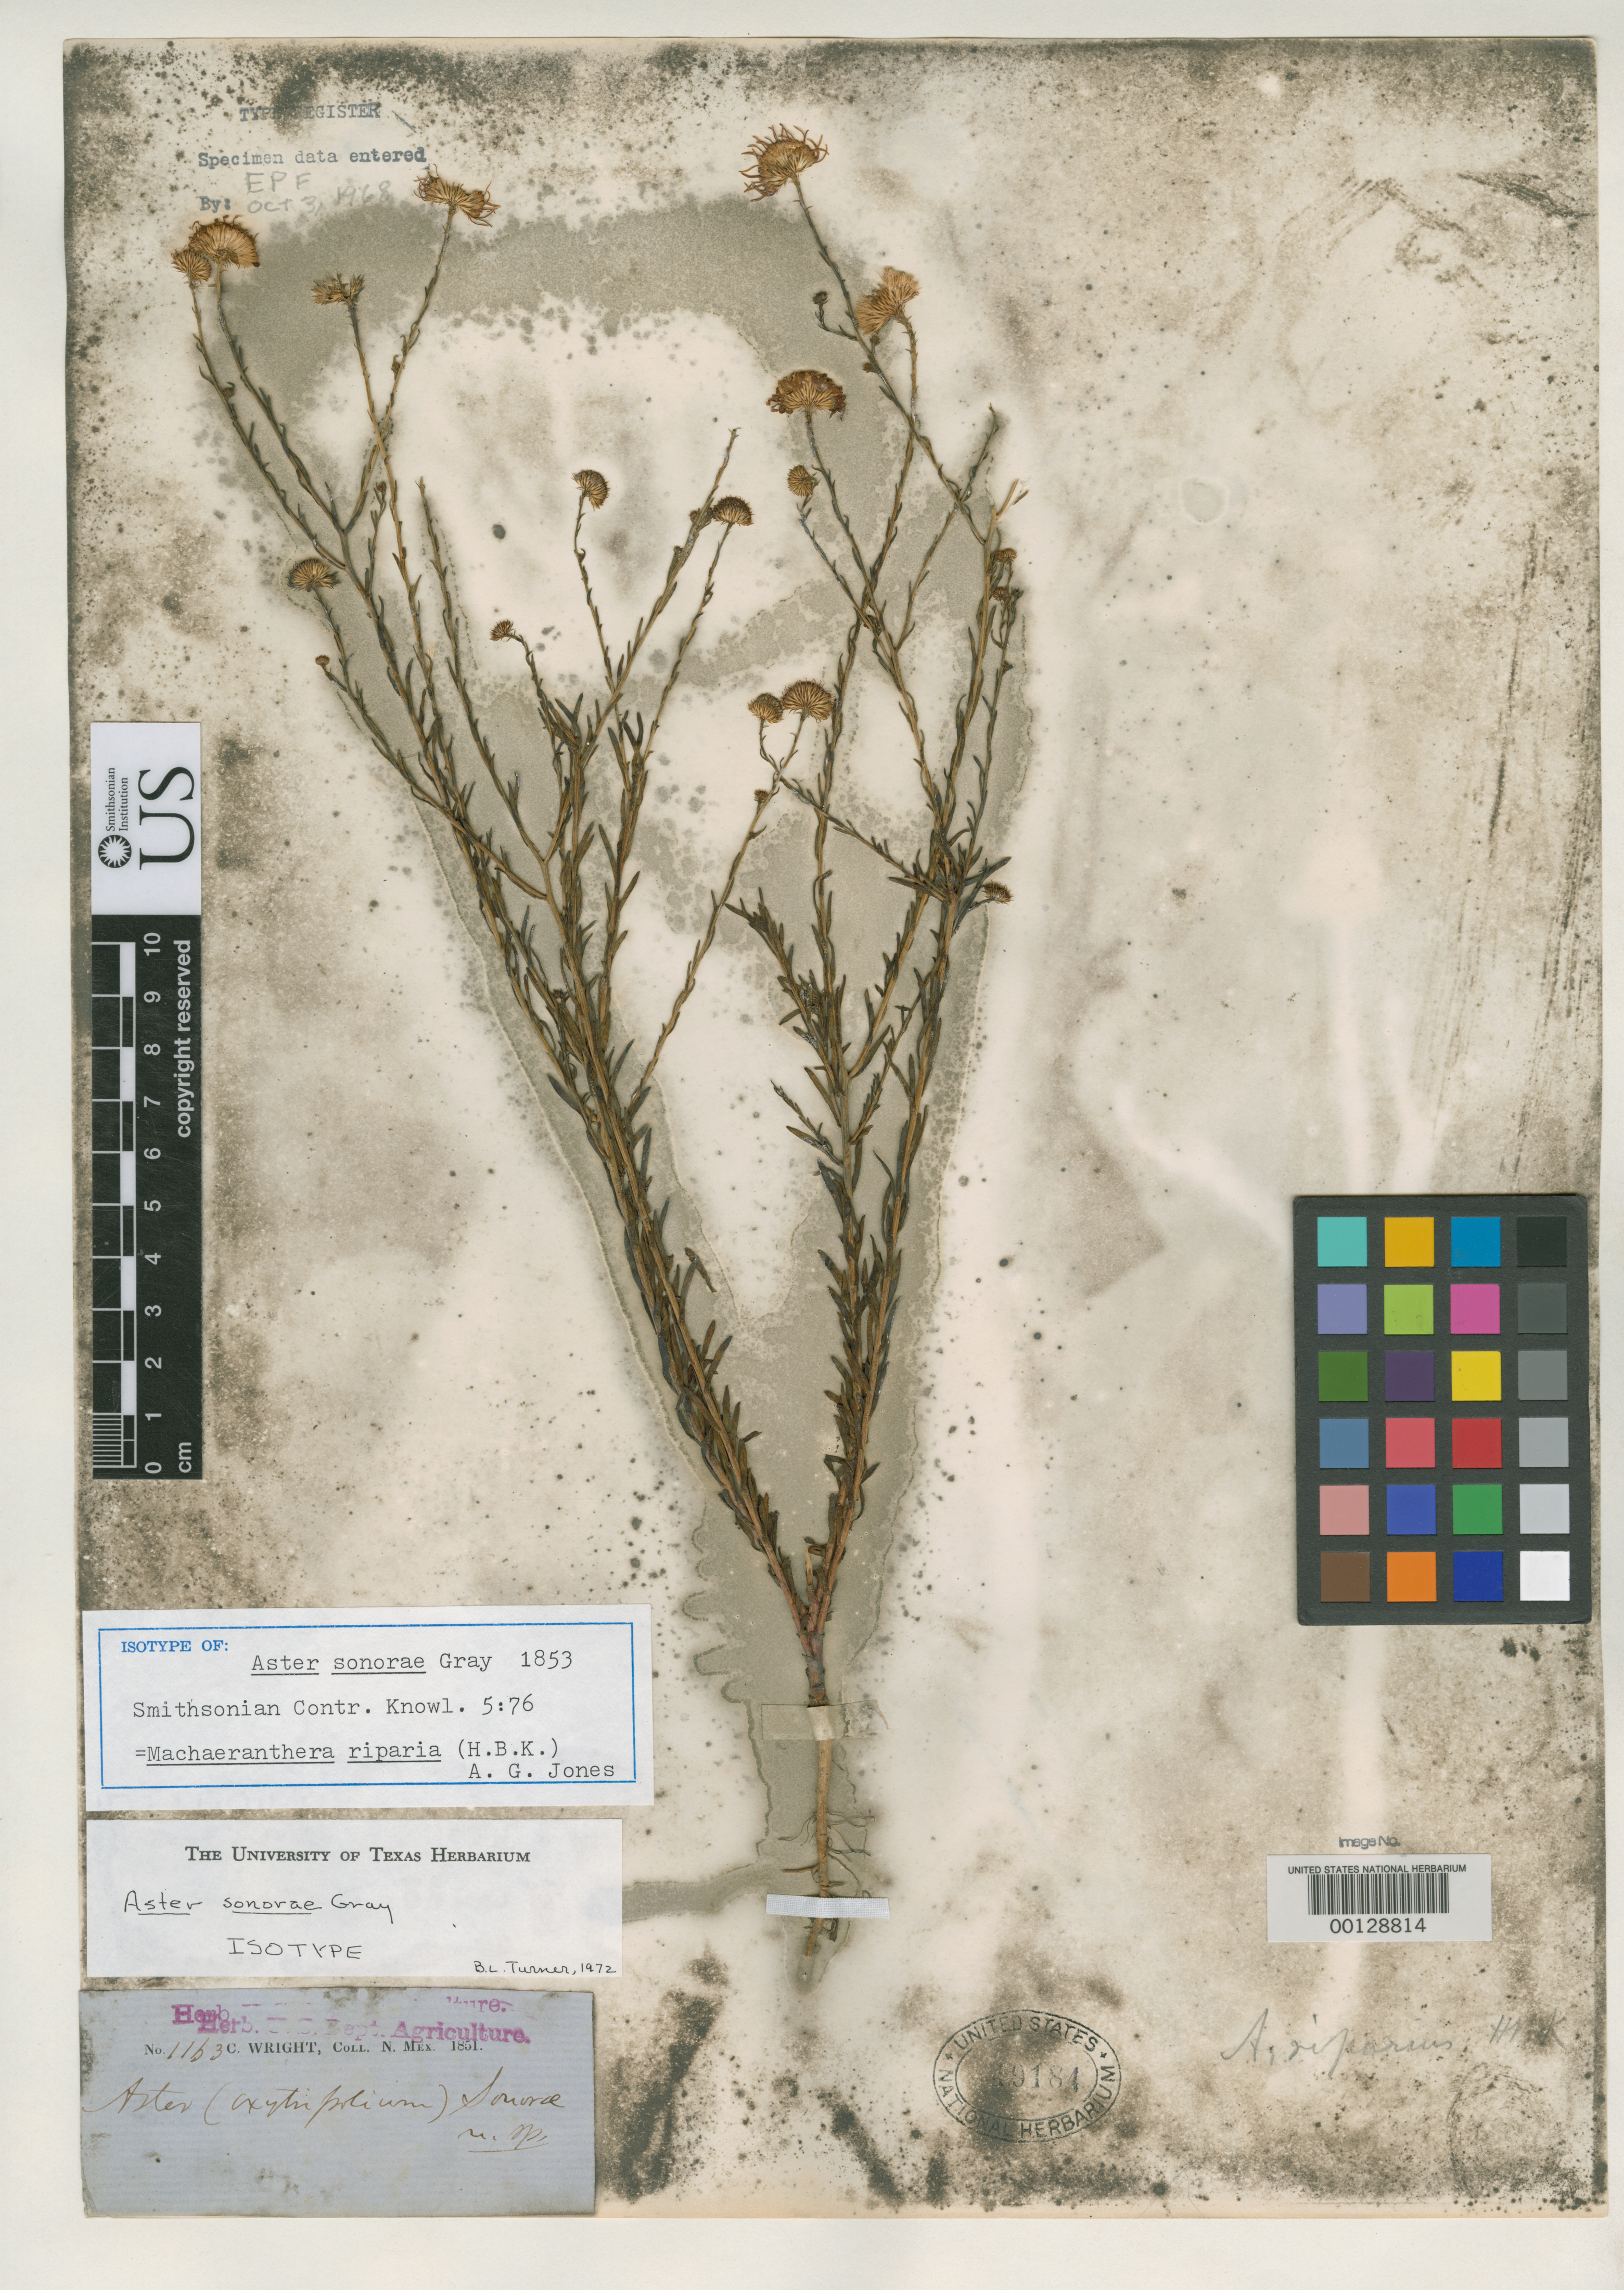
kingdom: Plantae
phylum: Tracheophyta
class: Magnoliopsida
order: Asterales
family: Asteraceae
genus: Aster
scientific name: Aster sonarae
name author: A. Gray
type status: Type Collection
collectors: C. Wright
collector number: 1163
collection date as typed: Sep 1851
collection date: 1851-09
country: United States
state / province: New Mexico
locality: San Bernardino.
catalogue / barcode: US 49184